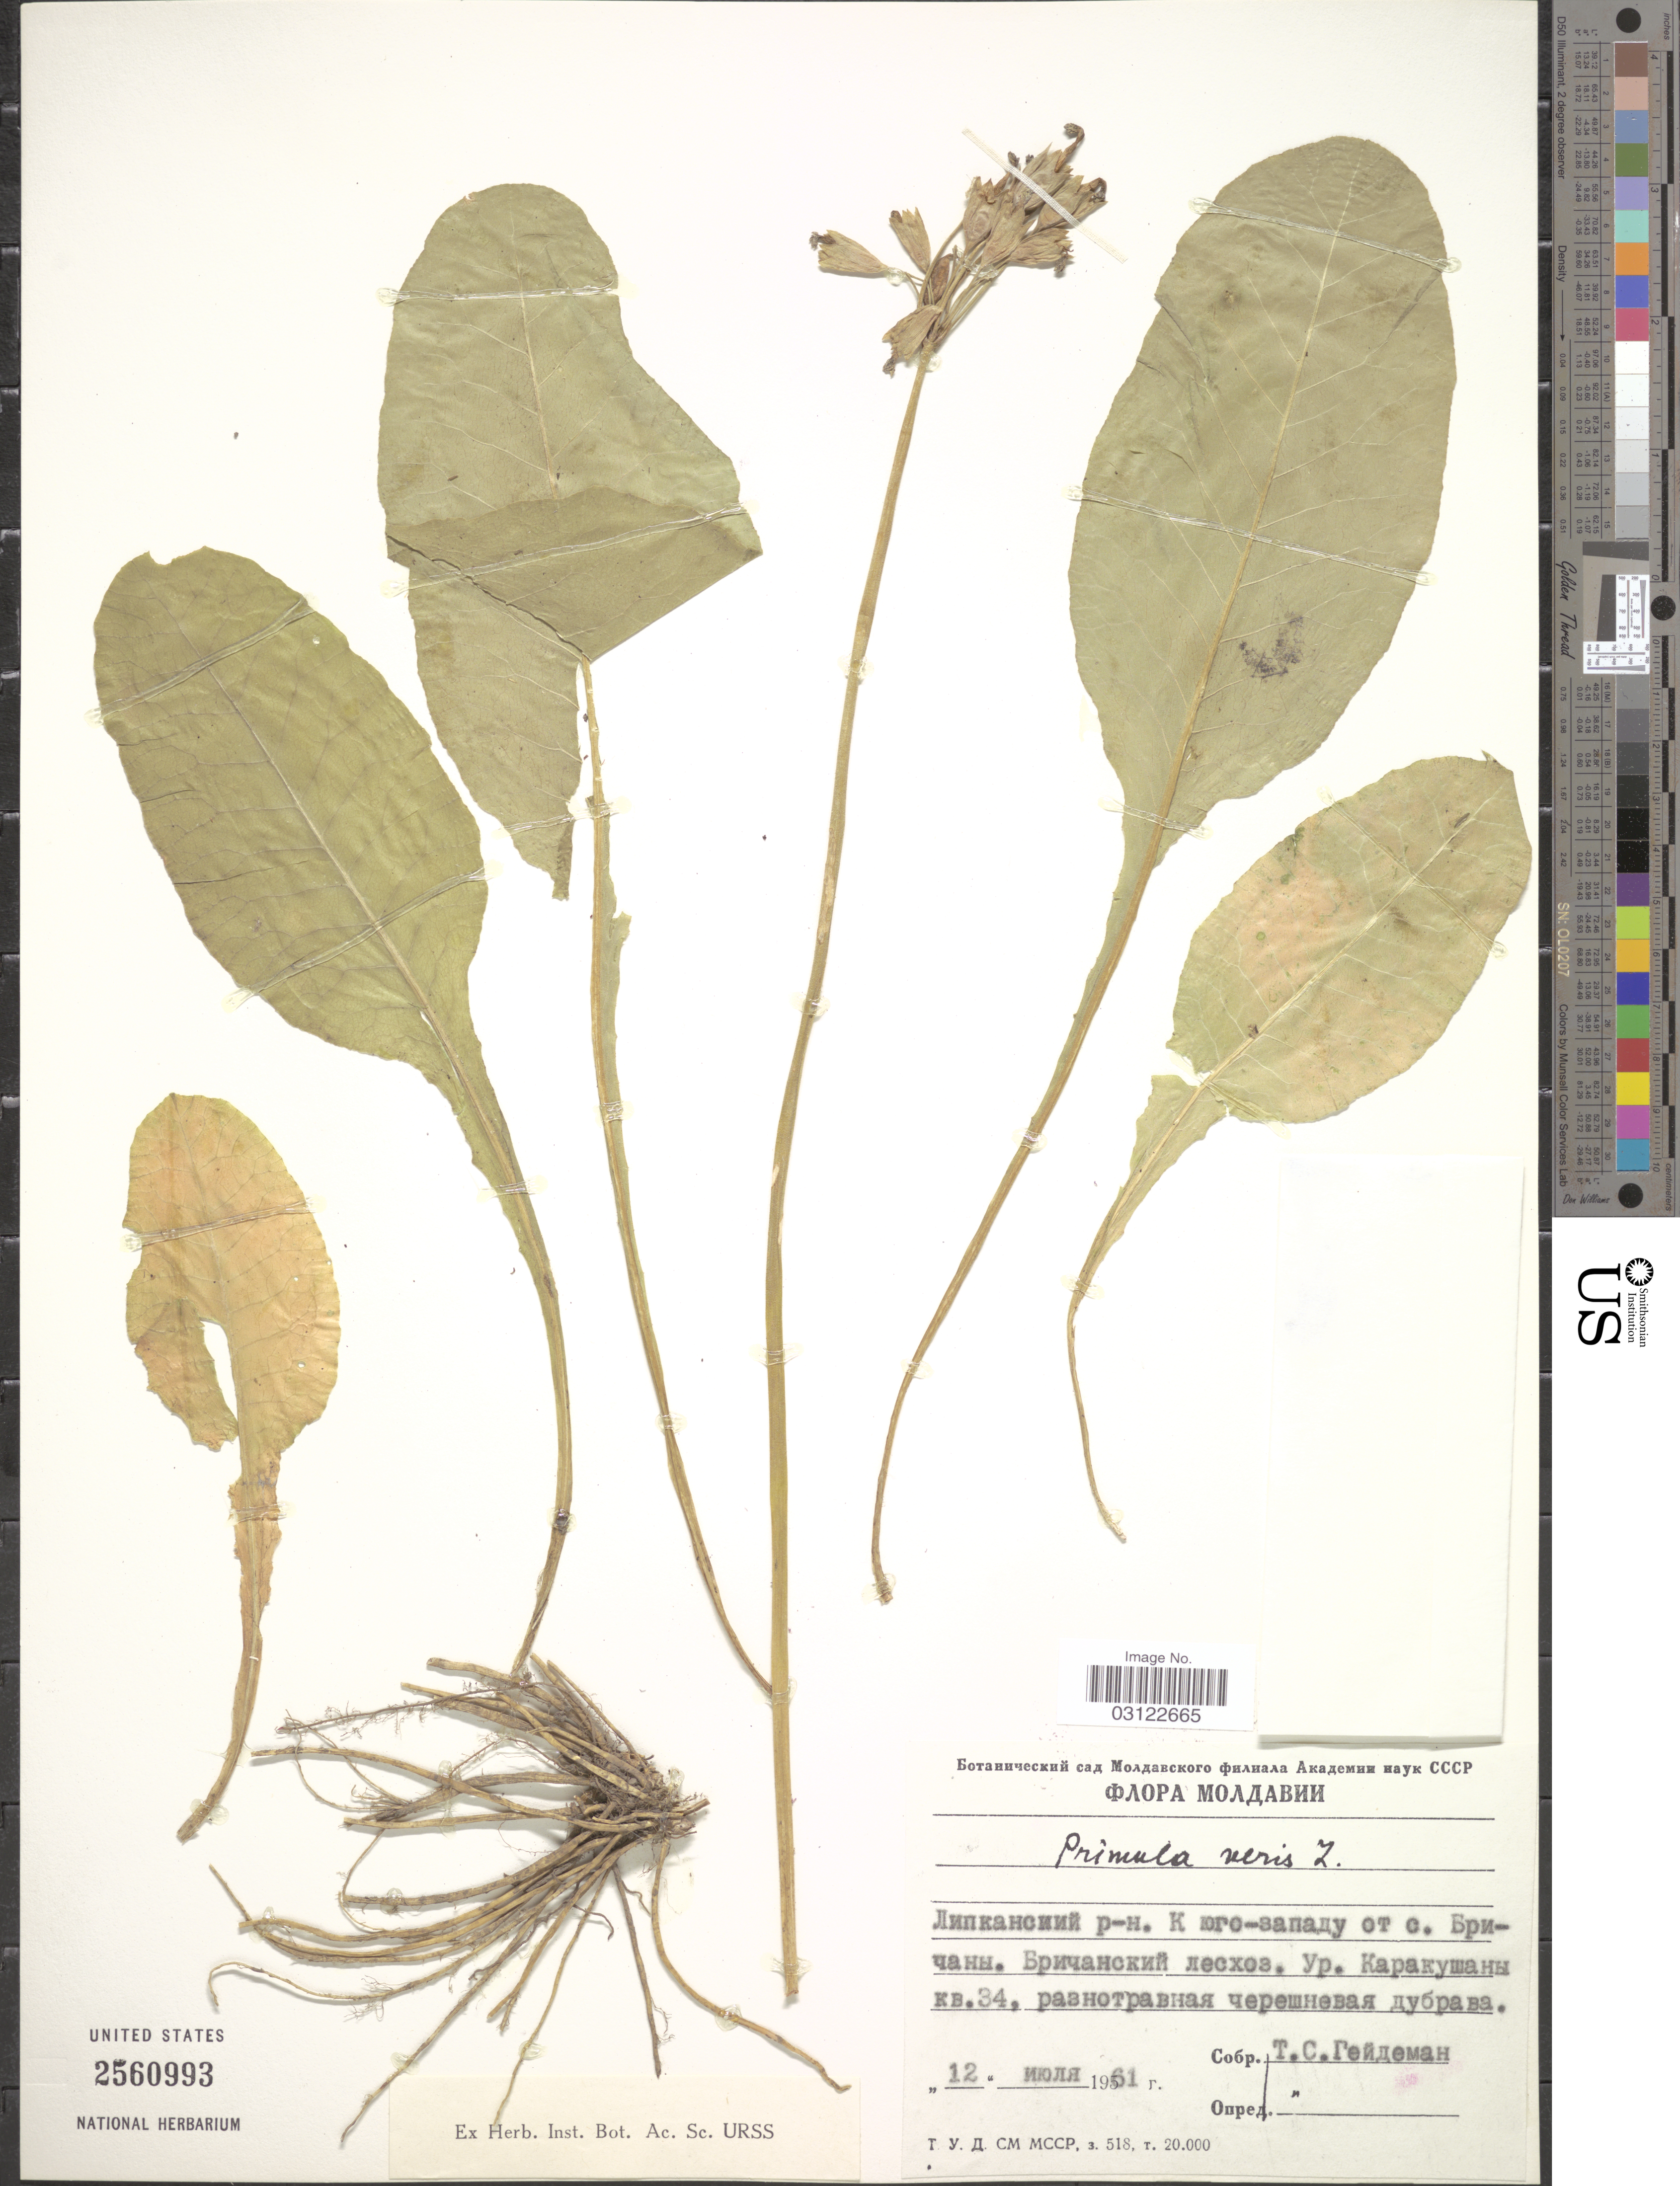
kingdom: Plantae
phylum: Tracheophyta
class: Magnoliopsida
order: Ericales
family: Primulaceae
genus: Primula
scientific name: Primula veris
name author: L.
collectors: T. Geideman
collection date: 1961-04-12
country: Moldova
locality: Lipcani, SW from Briceni.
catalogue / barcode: US 2560993